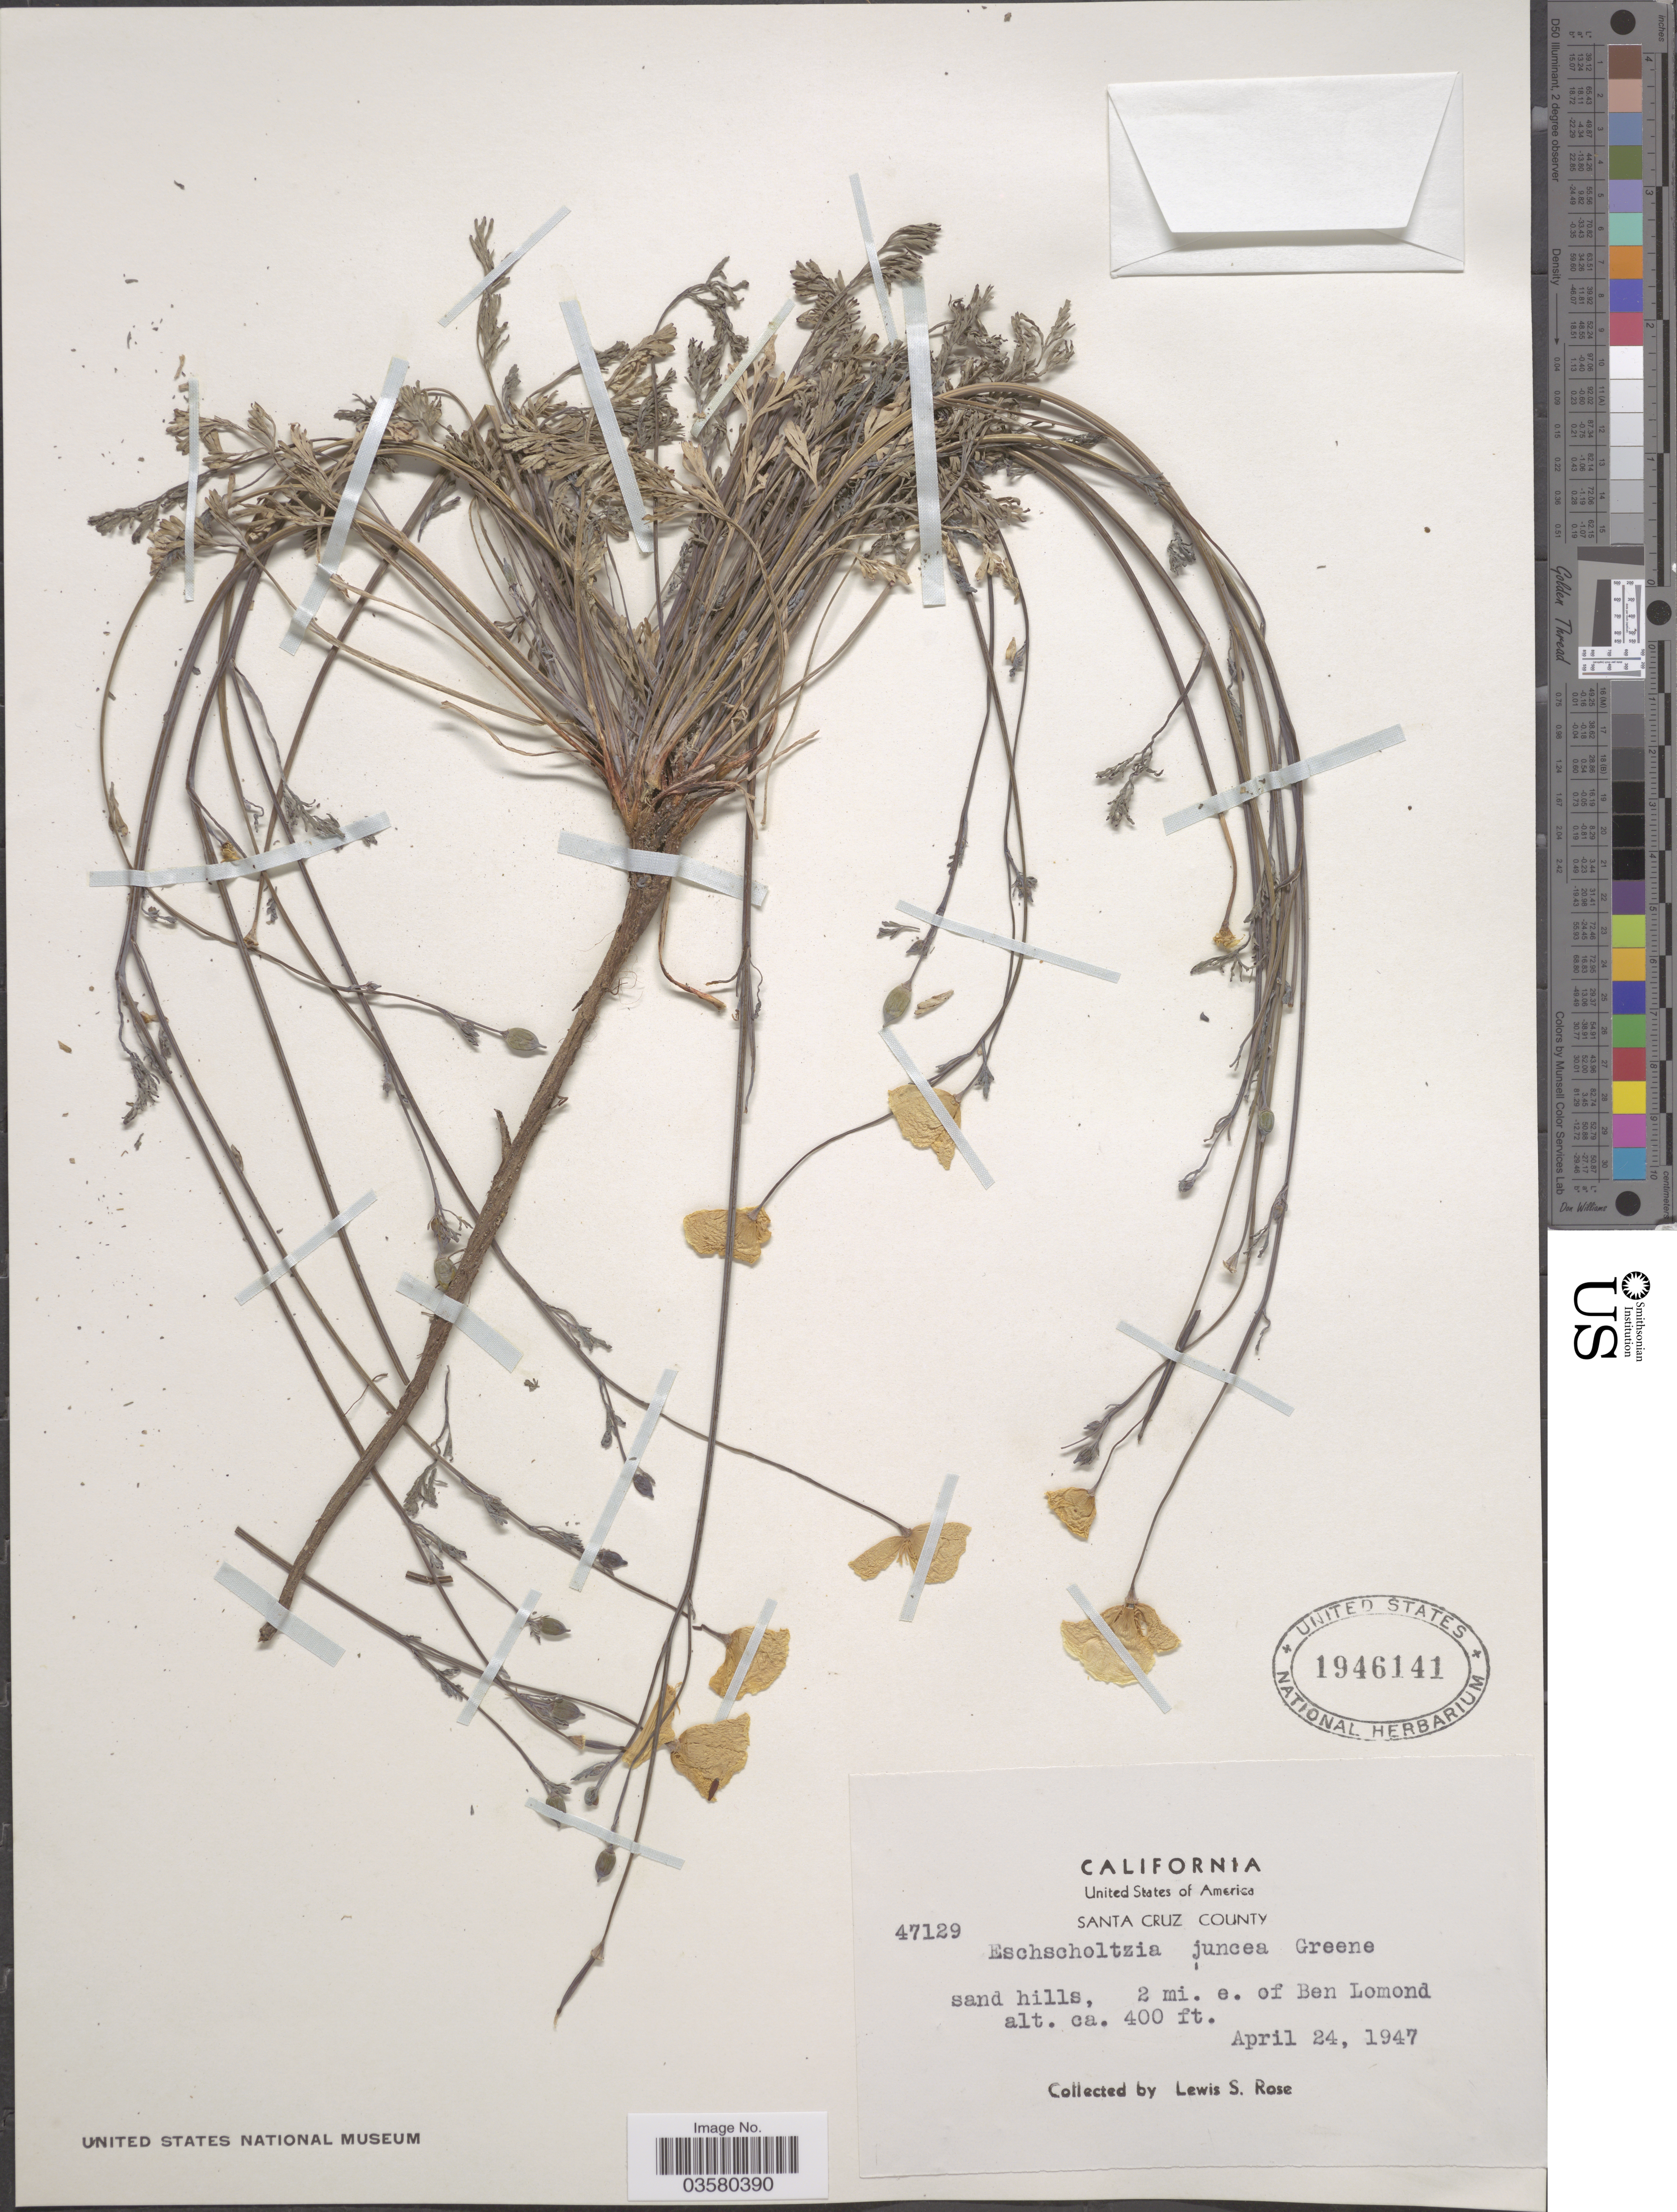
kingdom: Plantae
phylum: Tracheophyta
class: Magnoliopsida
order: Ranunculales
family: Papaveraceae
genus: Eschscholzia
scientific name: Eschscholzia californica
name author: Cham.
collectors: L. S. Rose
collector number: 47129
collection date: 1947-04-24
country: United States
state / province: California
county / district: Santa Cruz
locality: Santa Cruz County. Sand hills, 2 mi. e. of Ben Lomond.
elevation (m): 122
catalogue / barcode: US 1946141